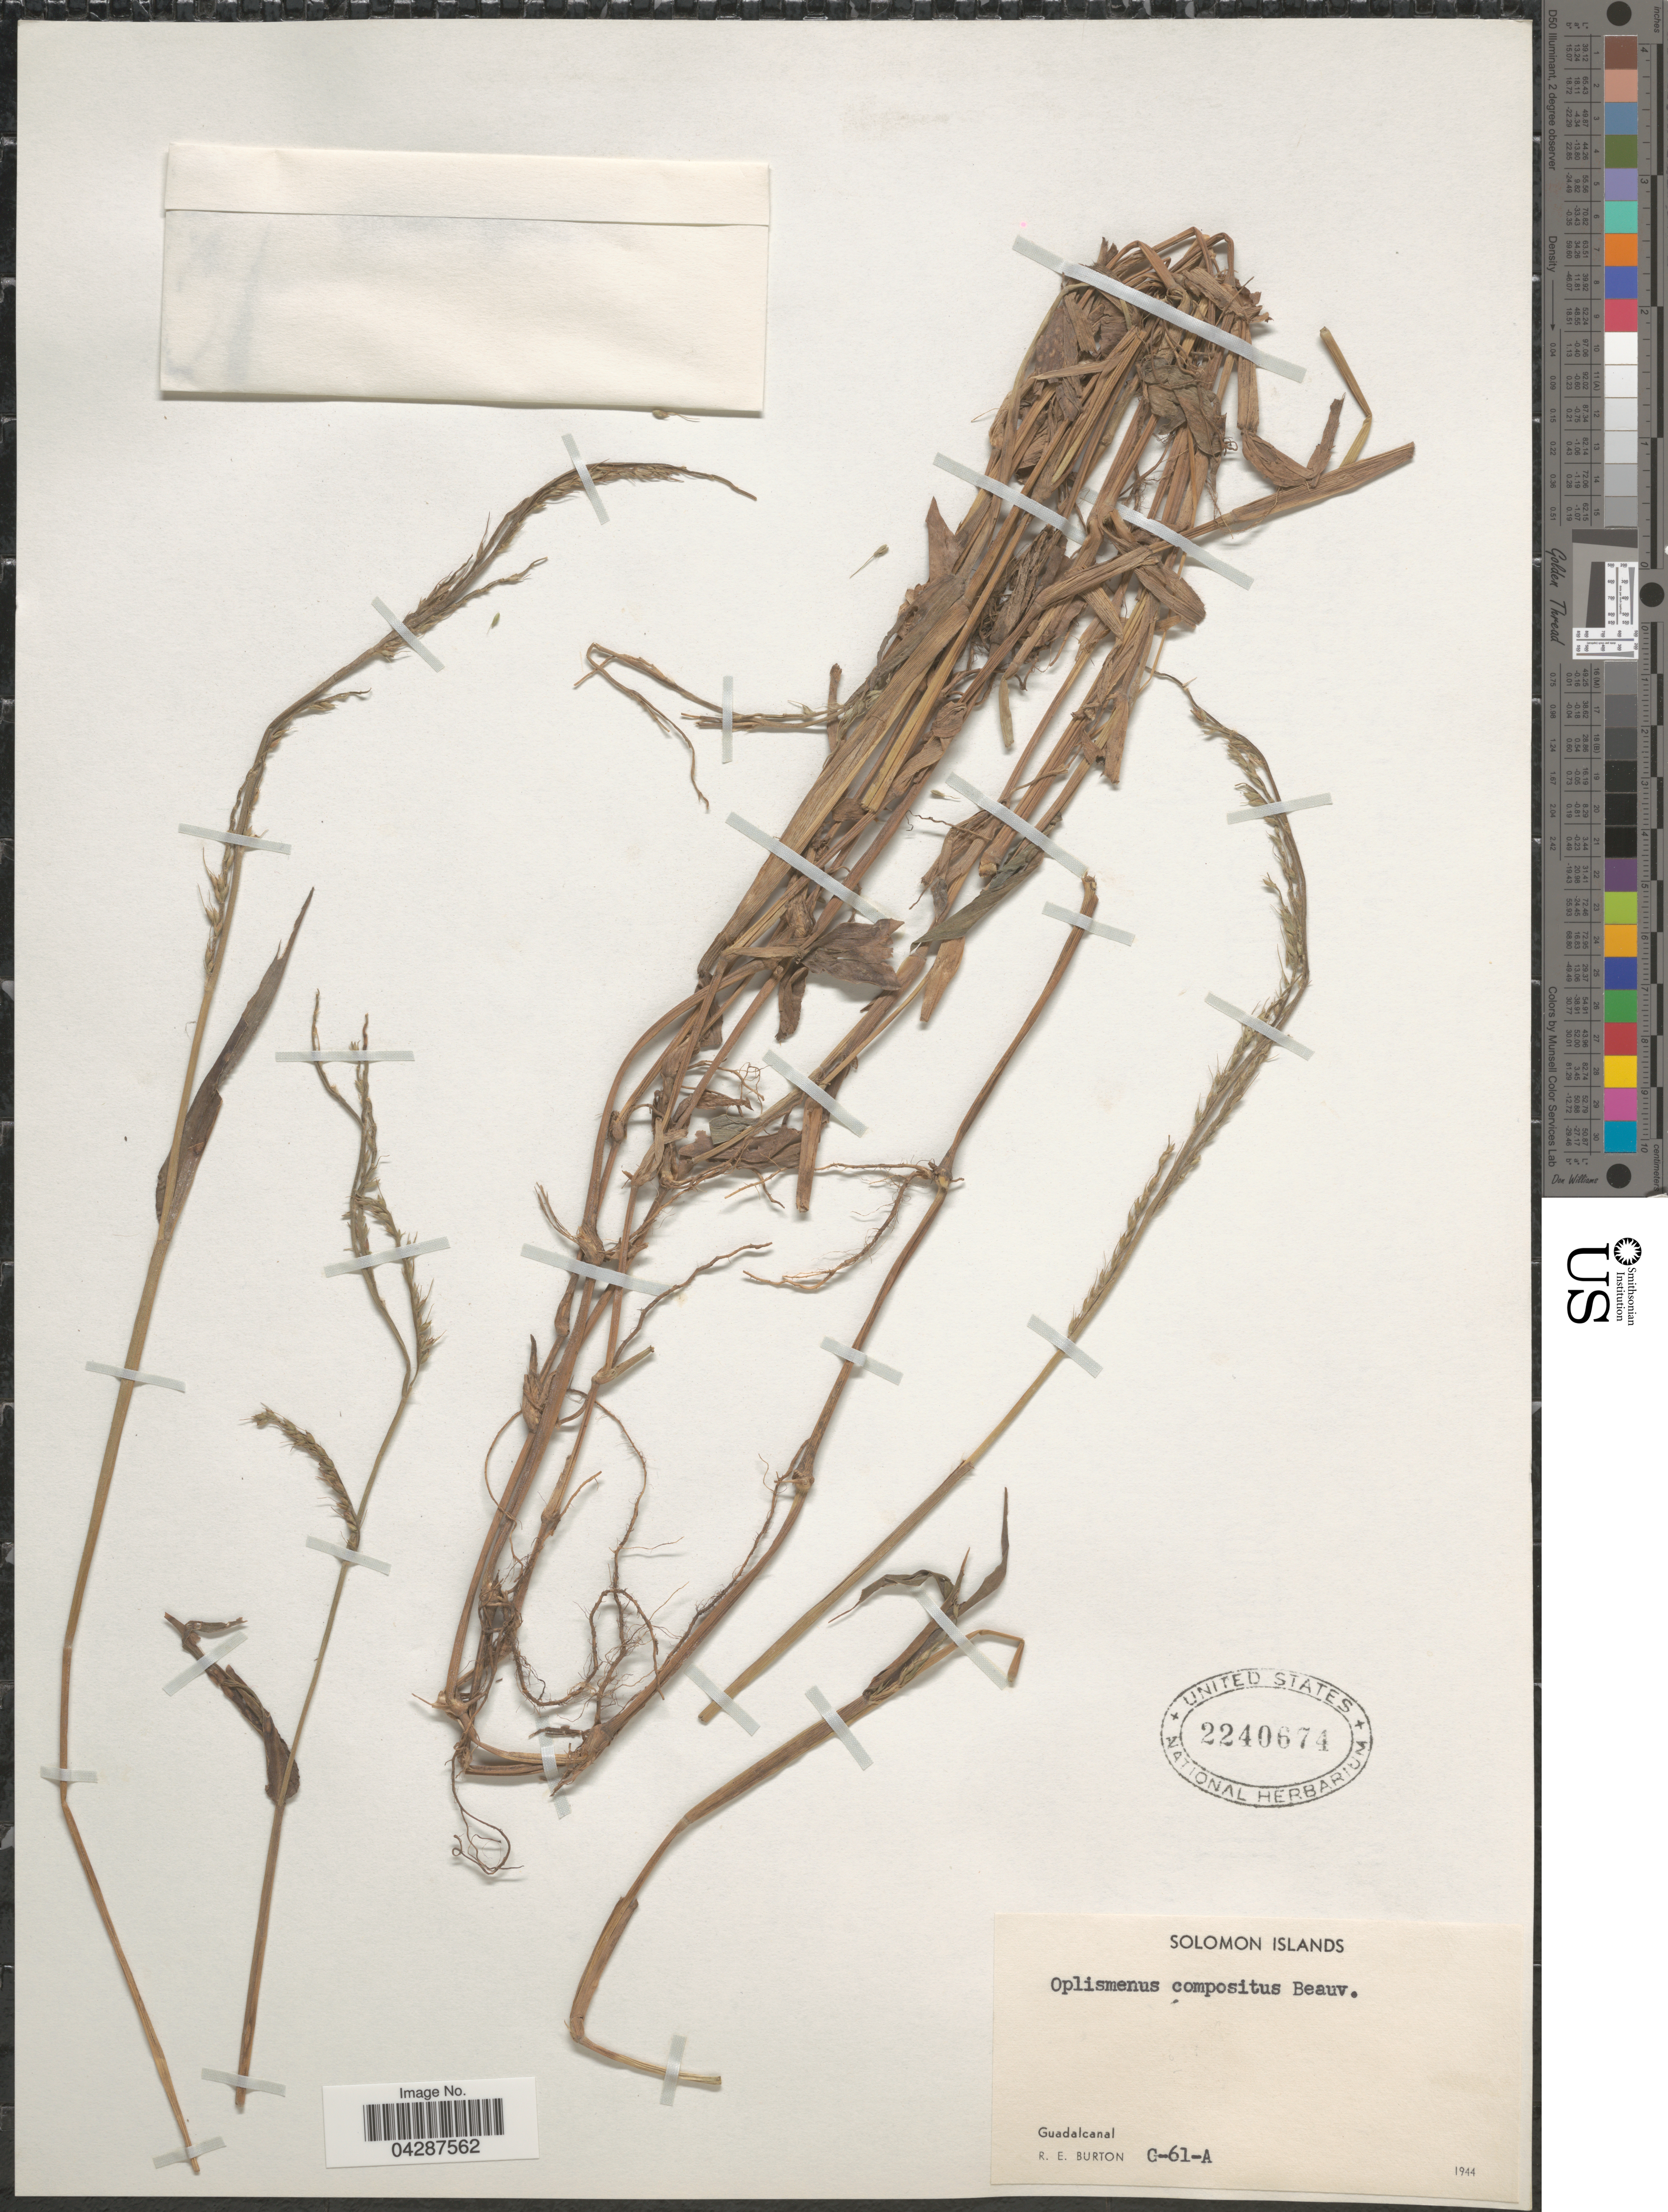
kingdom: Plantae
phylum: Tracheophyta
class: Liliopsida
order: Poales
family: Poaceae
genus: Oplismenus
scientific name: Oplismenus compositus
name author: (L.) P. Beauv.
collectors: R. Burton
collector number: G-64-A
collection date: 1944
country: Solomon Islands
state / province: Solomon Islands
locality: Guadalcanal.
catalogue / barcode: US 2240674